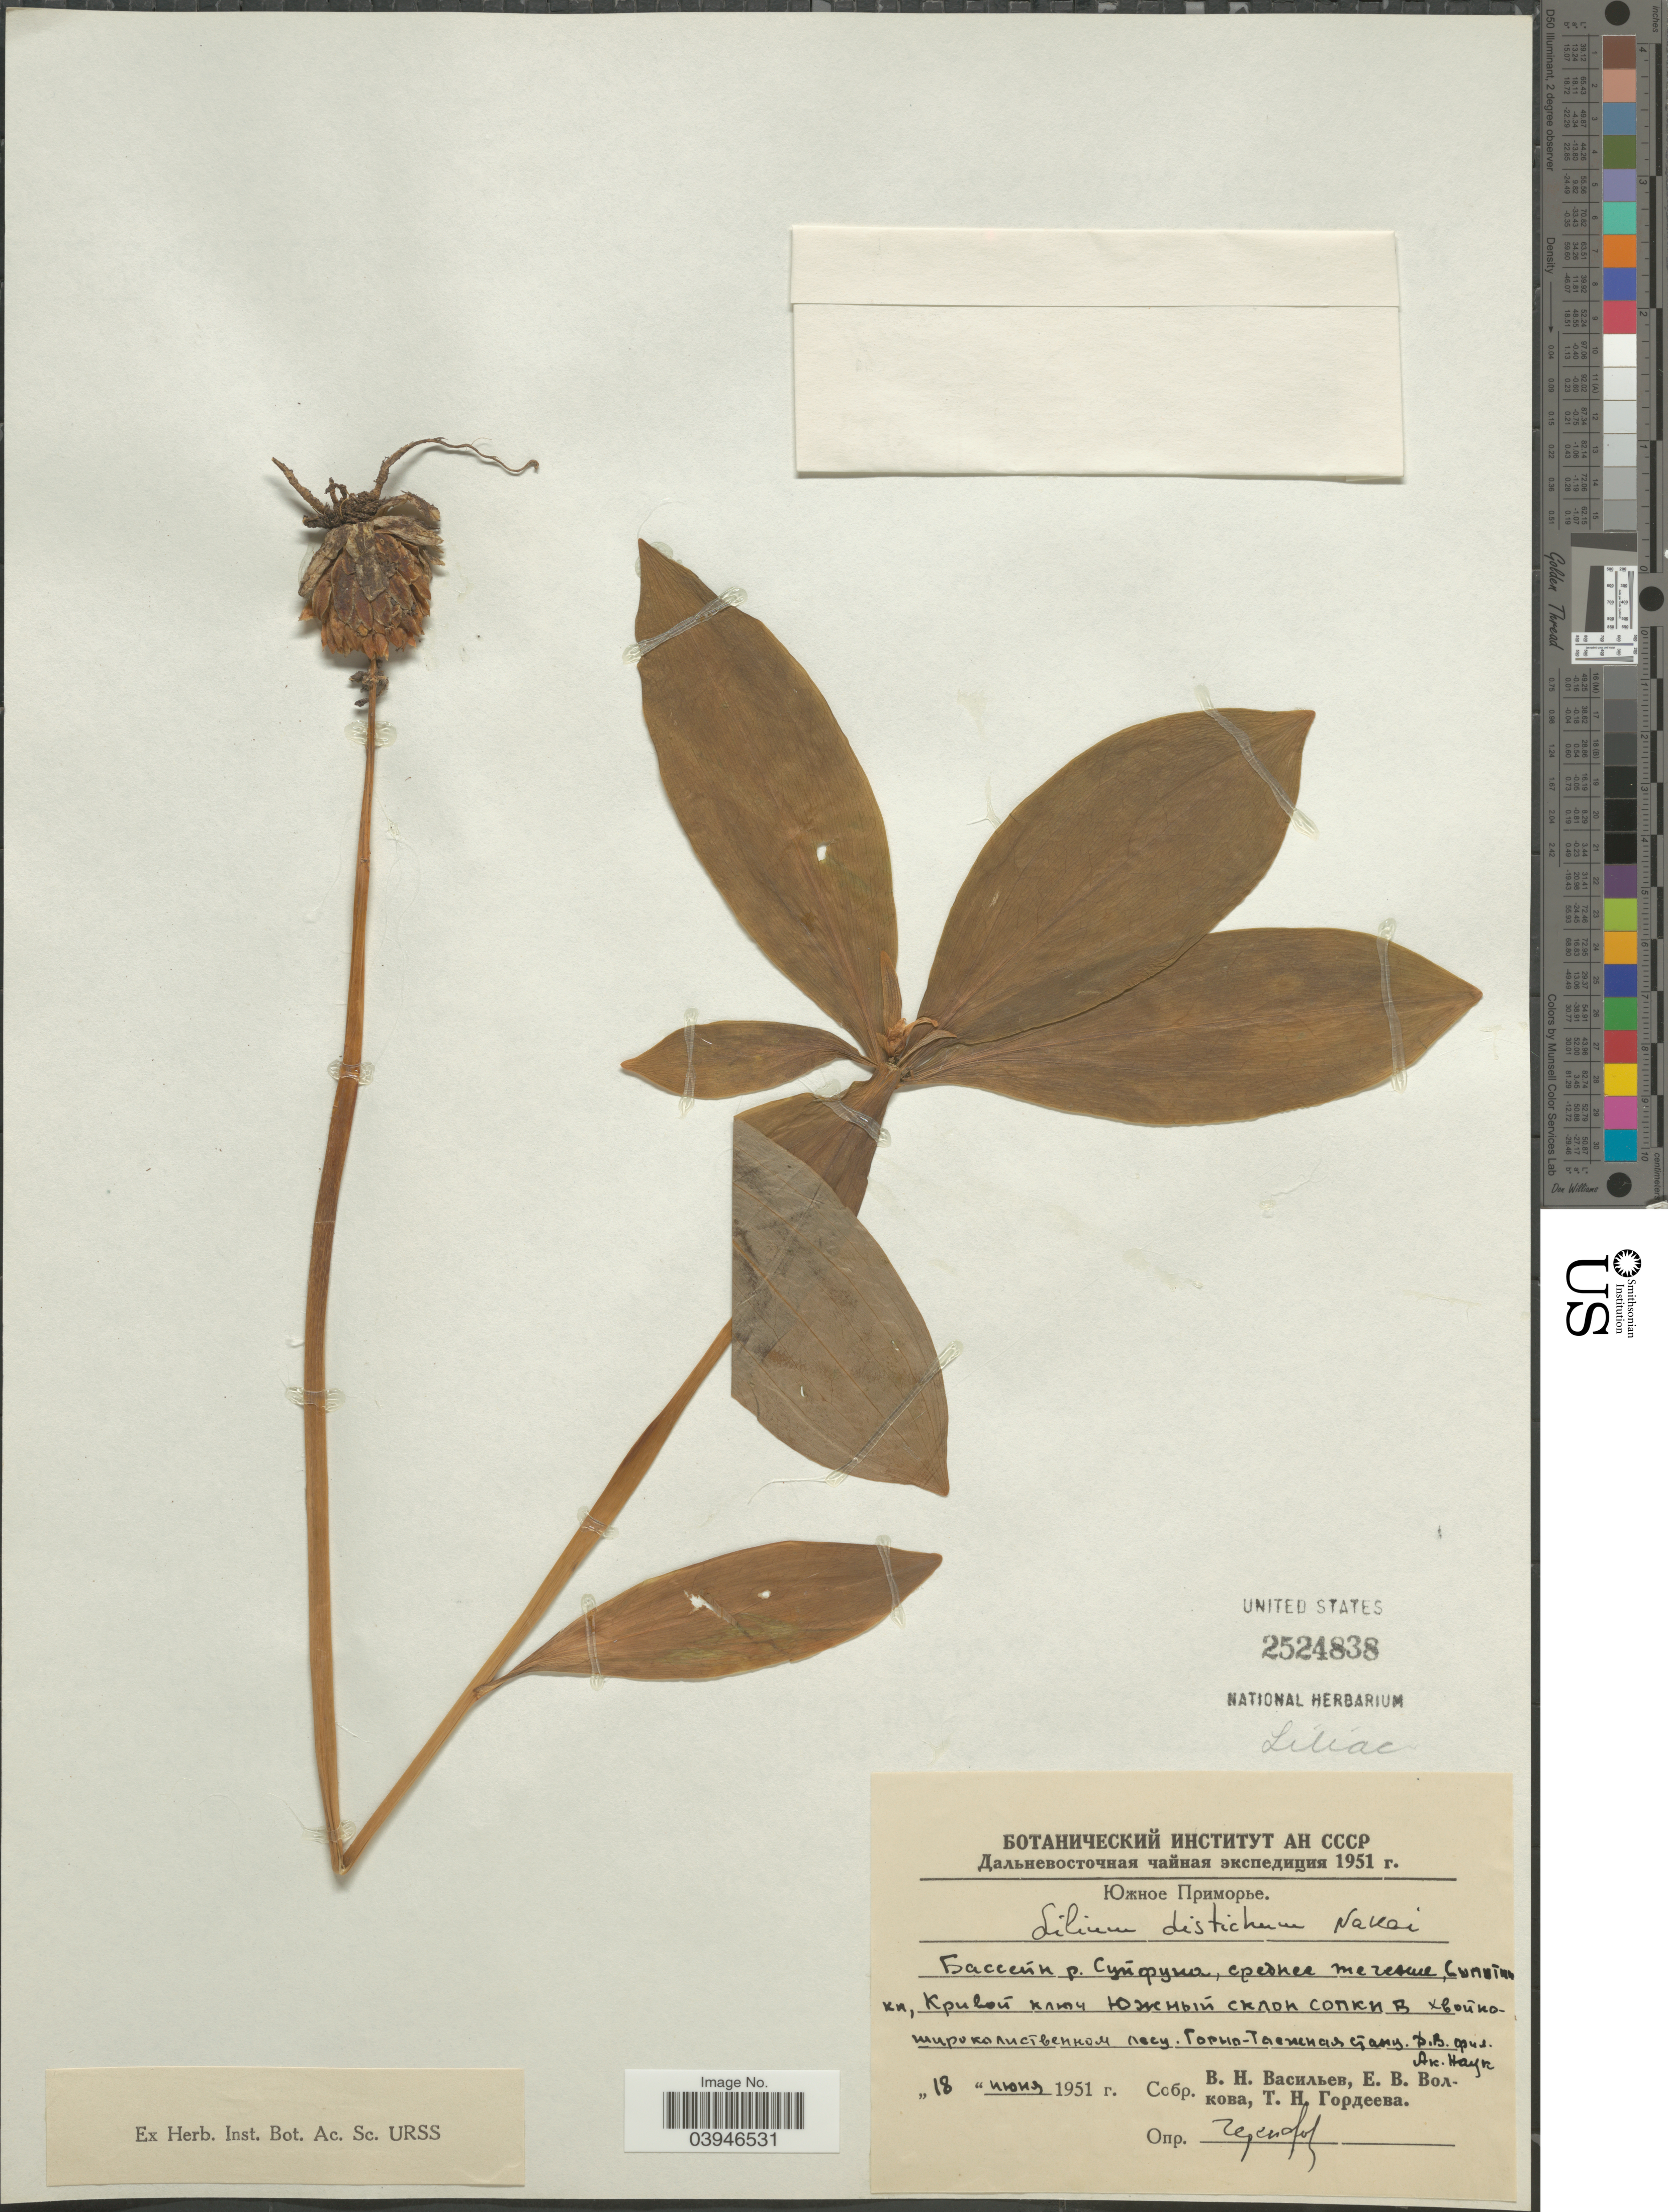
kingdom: Plantae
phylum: Tracheophyta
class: Liliopsida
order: Liliales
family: Liliaceae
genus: Lilium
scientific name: Lilium distichum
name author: Nakai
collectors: V. Vasilev, E. V. Volkova & T. Gordeeva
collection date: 1951/1951-06-18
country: Russian Federation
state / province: Primorsky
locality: Basin of river Suifun, river Suputinka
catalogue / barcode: US 2524838